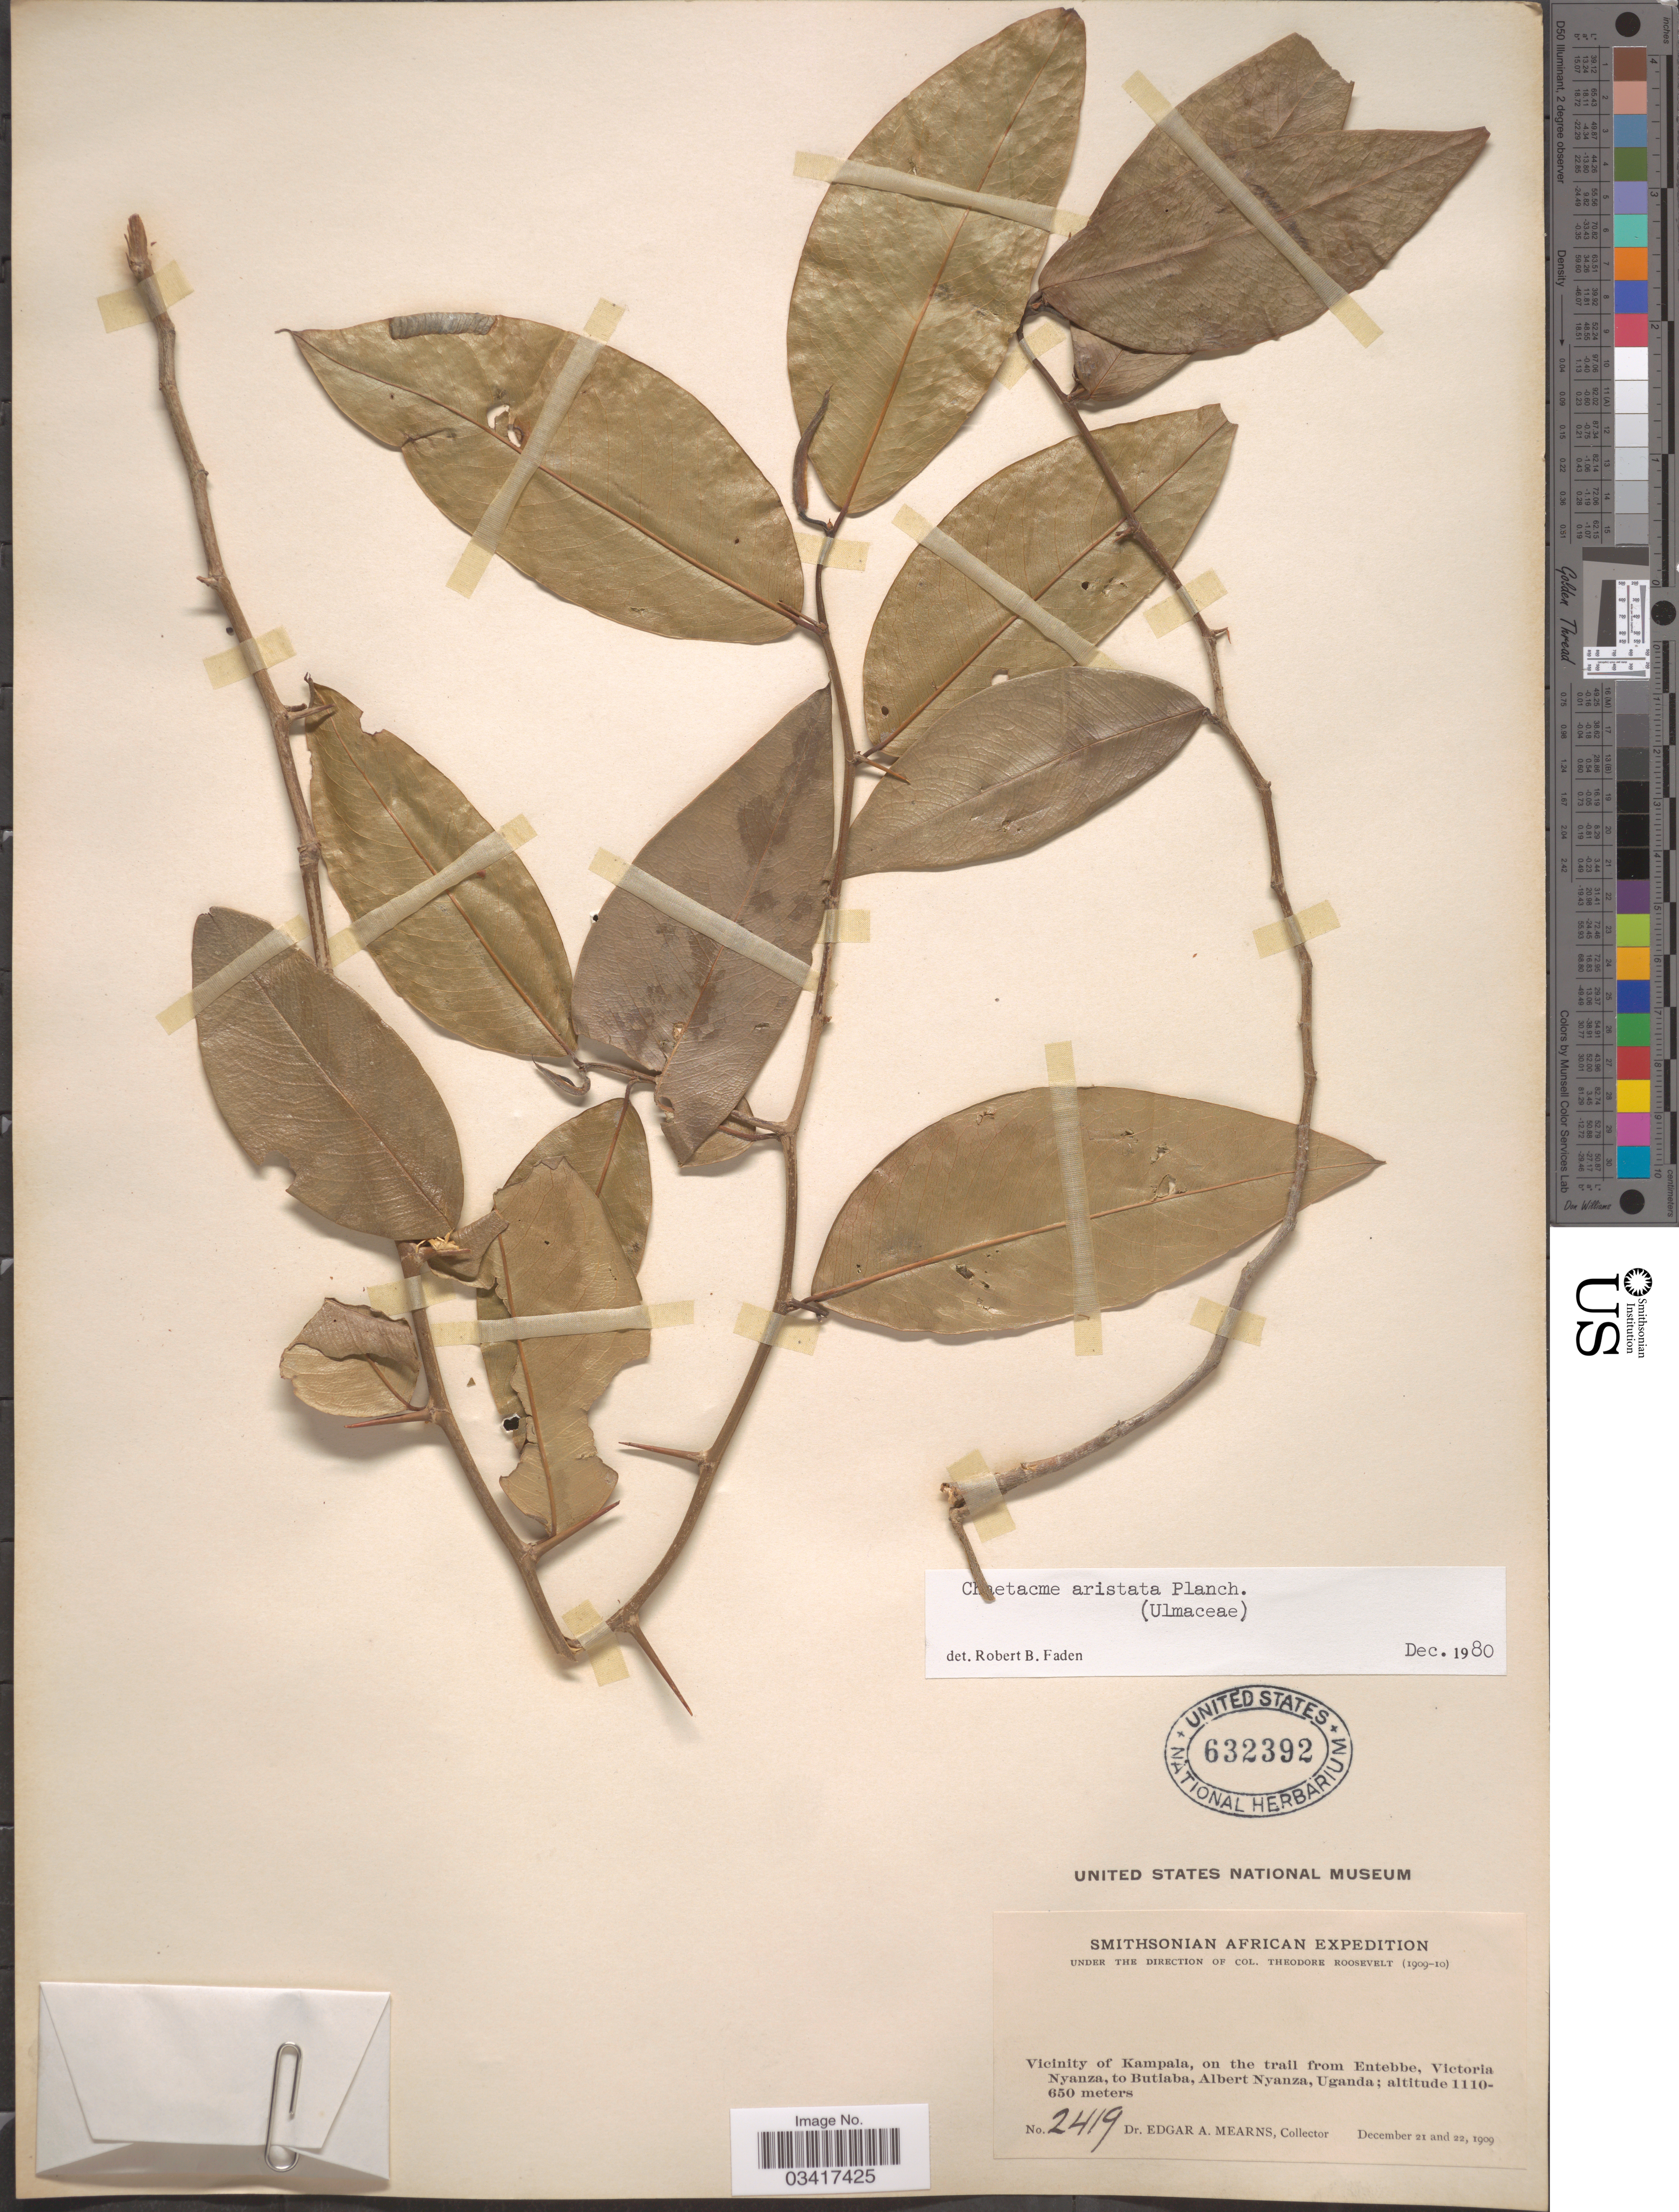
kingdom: Plantae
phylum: Tracheophyta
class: Magnoliopsida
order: Rosales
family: Cannabaceae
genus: Chaetachme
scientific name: Chaetachme aristata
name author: Planch.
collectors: E. A. Mearns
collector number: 2419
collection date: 1909-12-21/1909-12-22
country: Uganda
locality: Vicinity of Kampala, on the trail from Entebbe, Victoria Nyanza, to Butiaba, Albert Nyanza.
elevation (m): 650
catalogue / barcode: US 632392